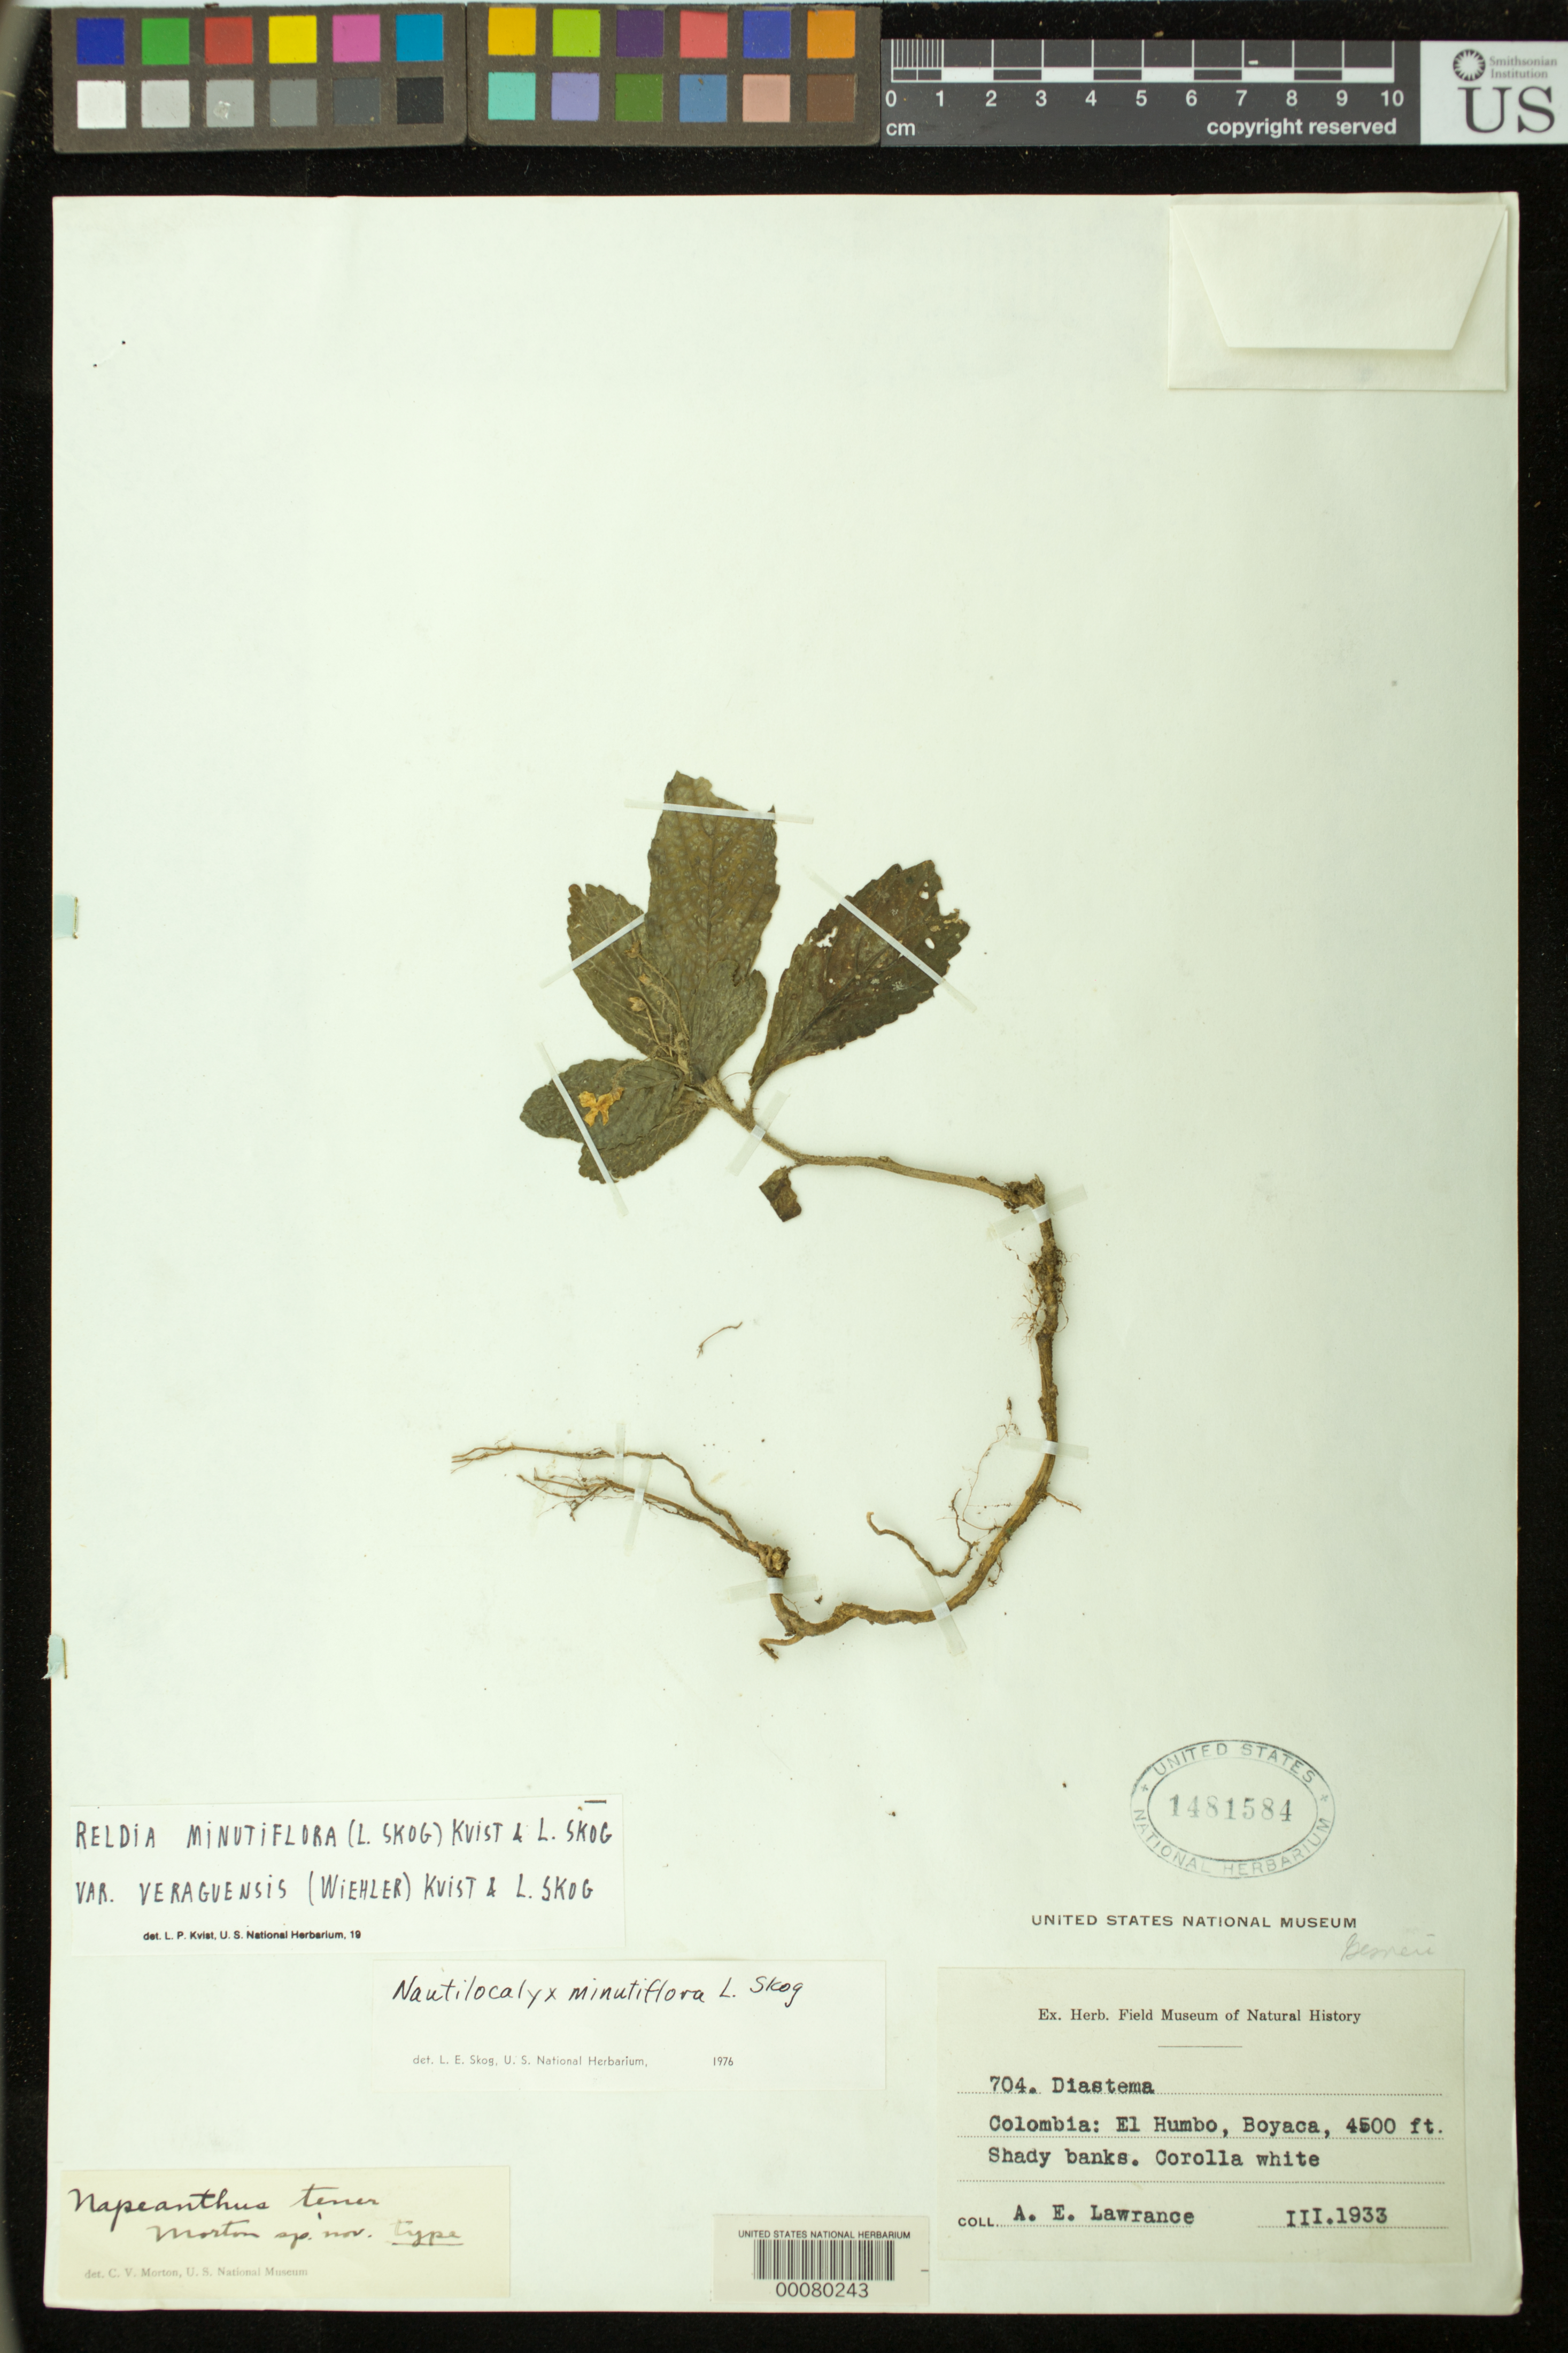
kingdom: Plantae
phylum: Tracheophyta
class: Magnoliopsida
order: Lamiales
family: Gesneriaceae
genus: Reldia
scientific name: Reldia minutiflora var. veraguensis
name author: (Wiehler) L.P. Kvist & L.E. Skog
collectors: A. Lawrance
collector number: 704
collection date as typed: Mar 1933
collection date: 1933-03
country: Colombia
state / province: Boyacá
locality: El Humbo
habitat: Shady banks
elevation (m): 1372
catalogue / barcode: US 1481584